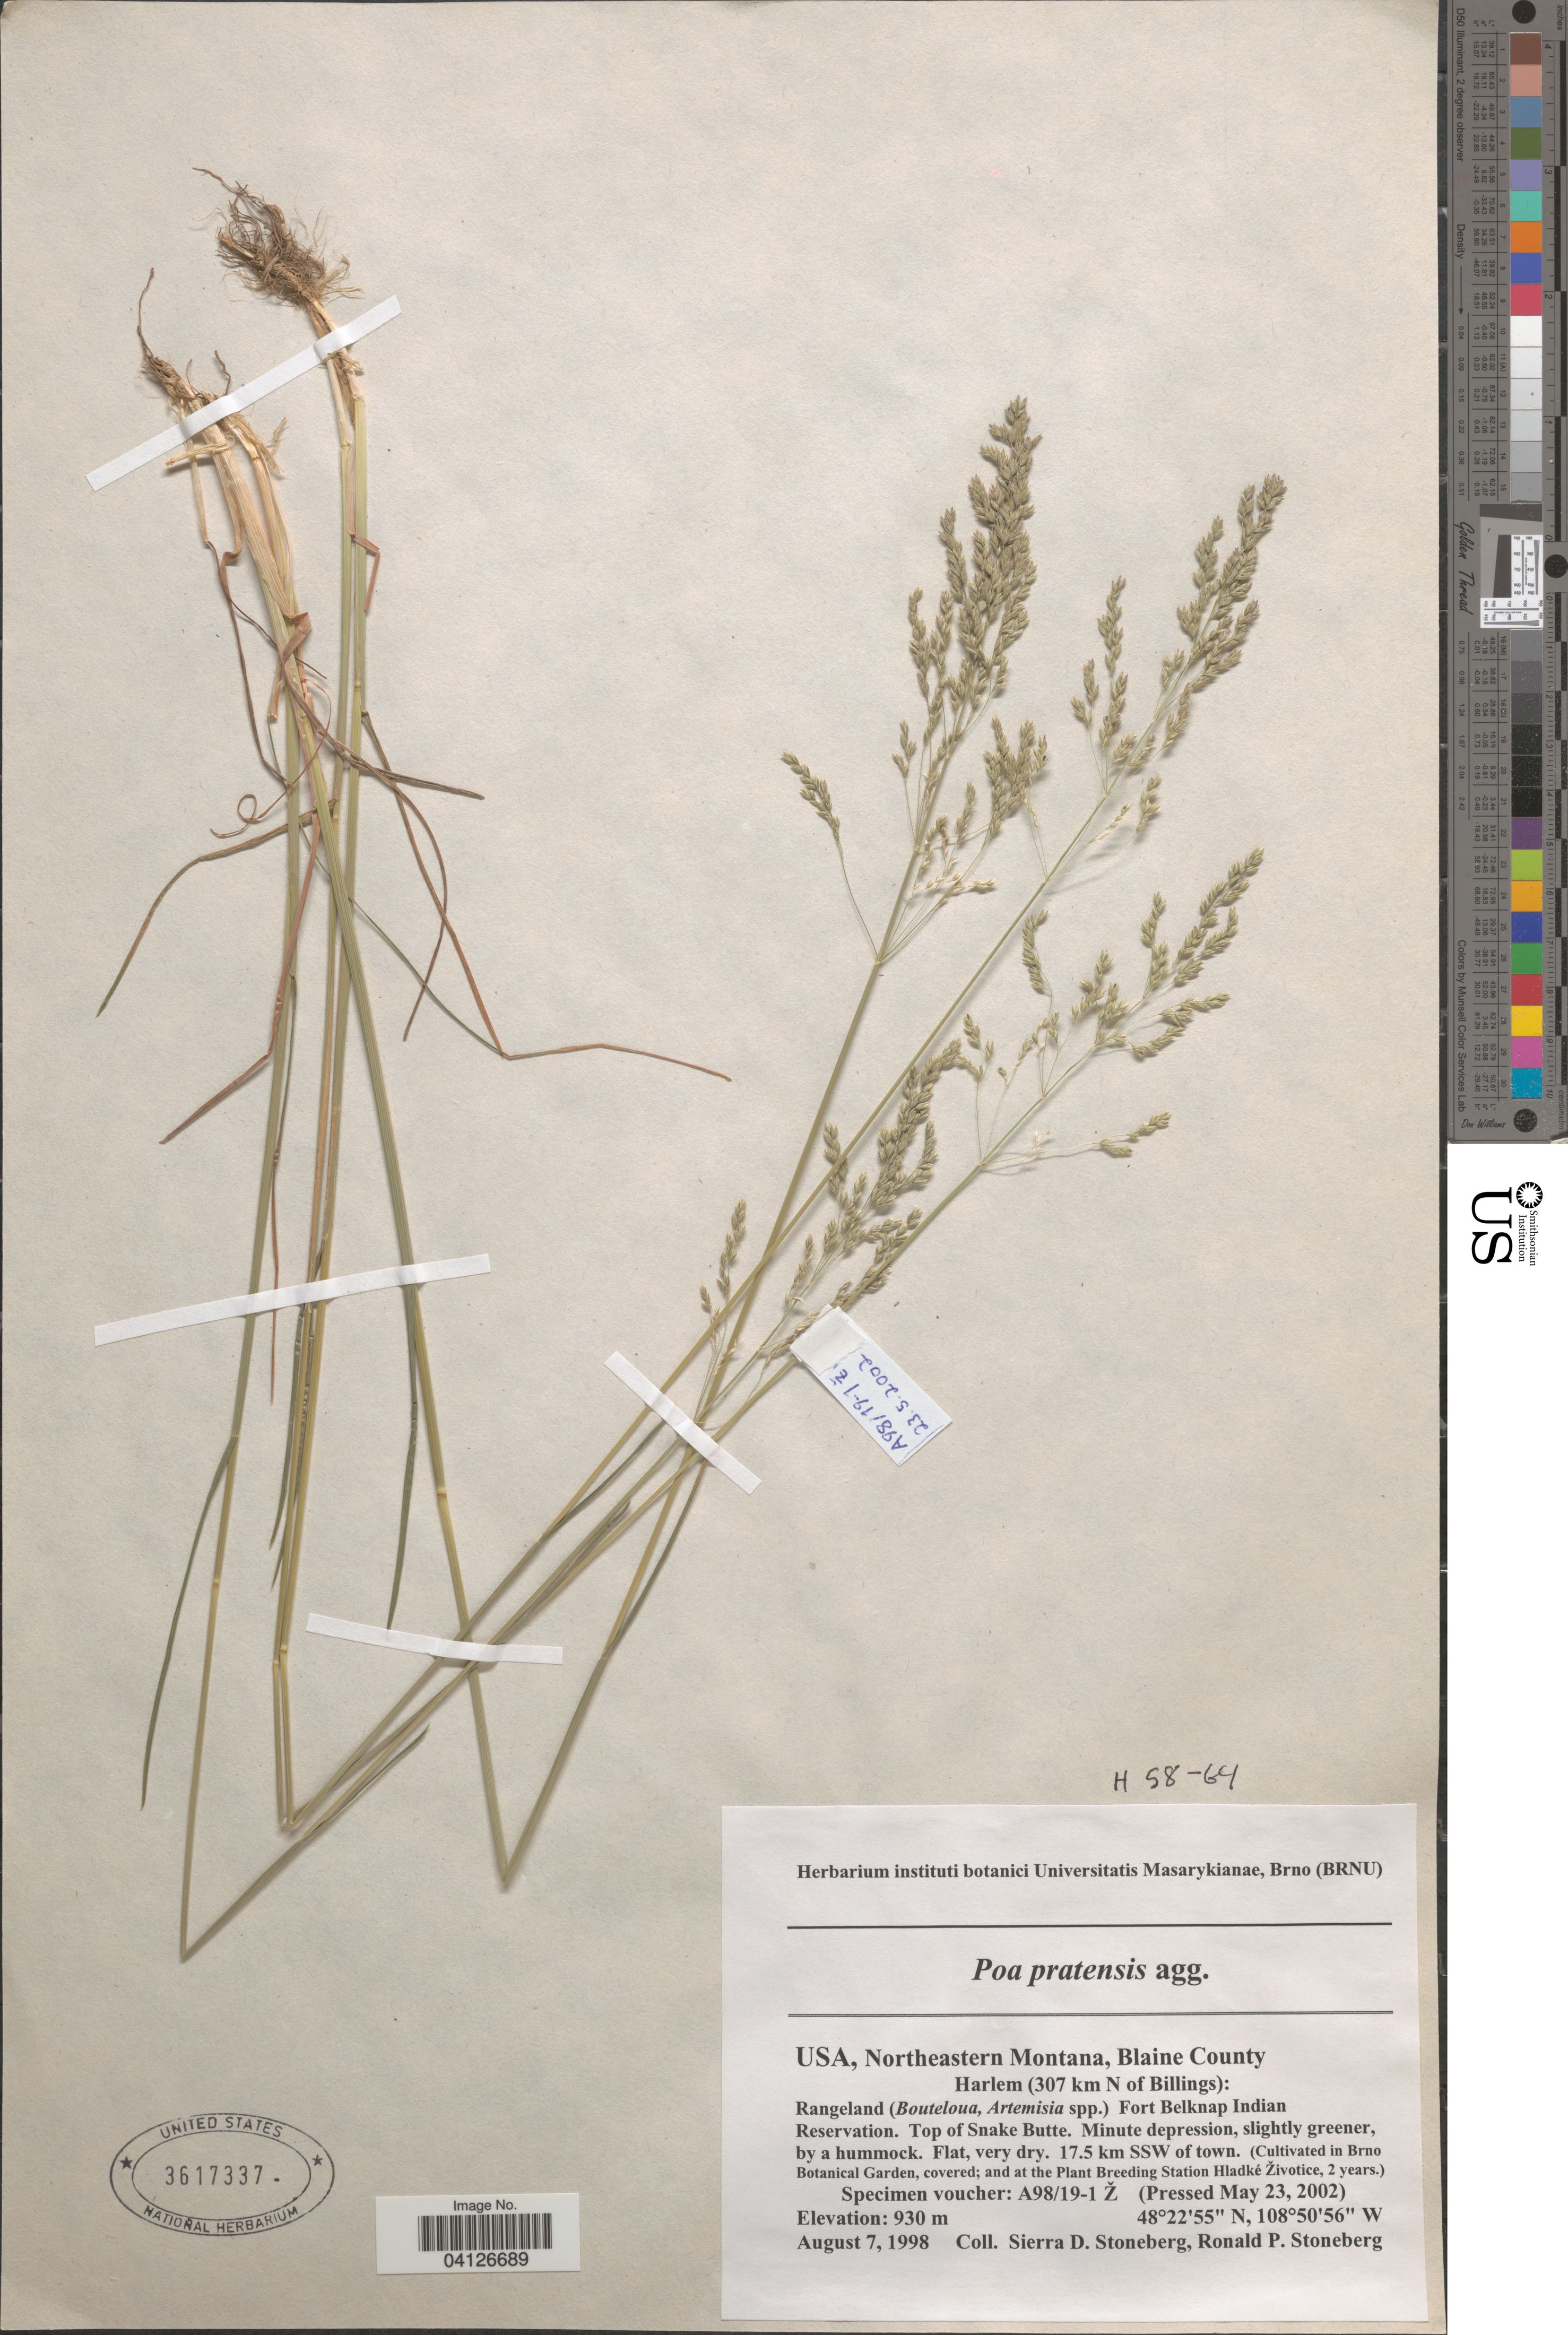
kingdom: Plantae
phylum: Tracheophyta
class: Liliopsida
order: Poales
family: Poaceae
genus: Poa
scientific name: Poa pratensis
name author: L.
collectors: Ex herb. instituti botanici Universitatis Masarykianae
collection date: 2002-05-23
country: Czechia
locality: (Cultivated in the Brno Botanical Garden, covered; and at the Plant Breeding Station Hladké Životice, 2 years.).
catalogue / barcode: US 3617337